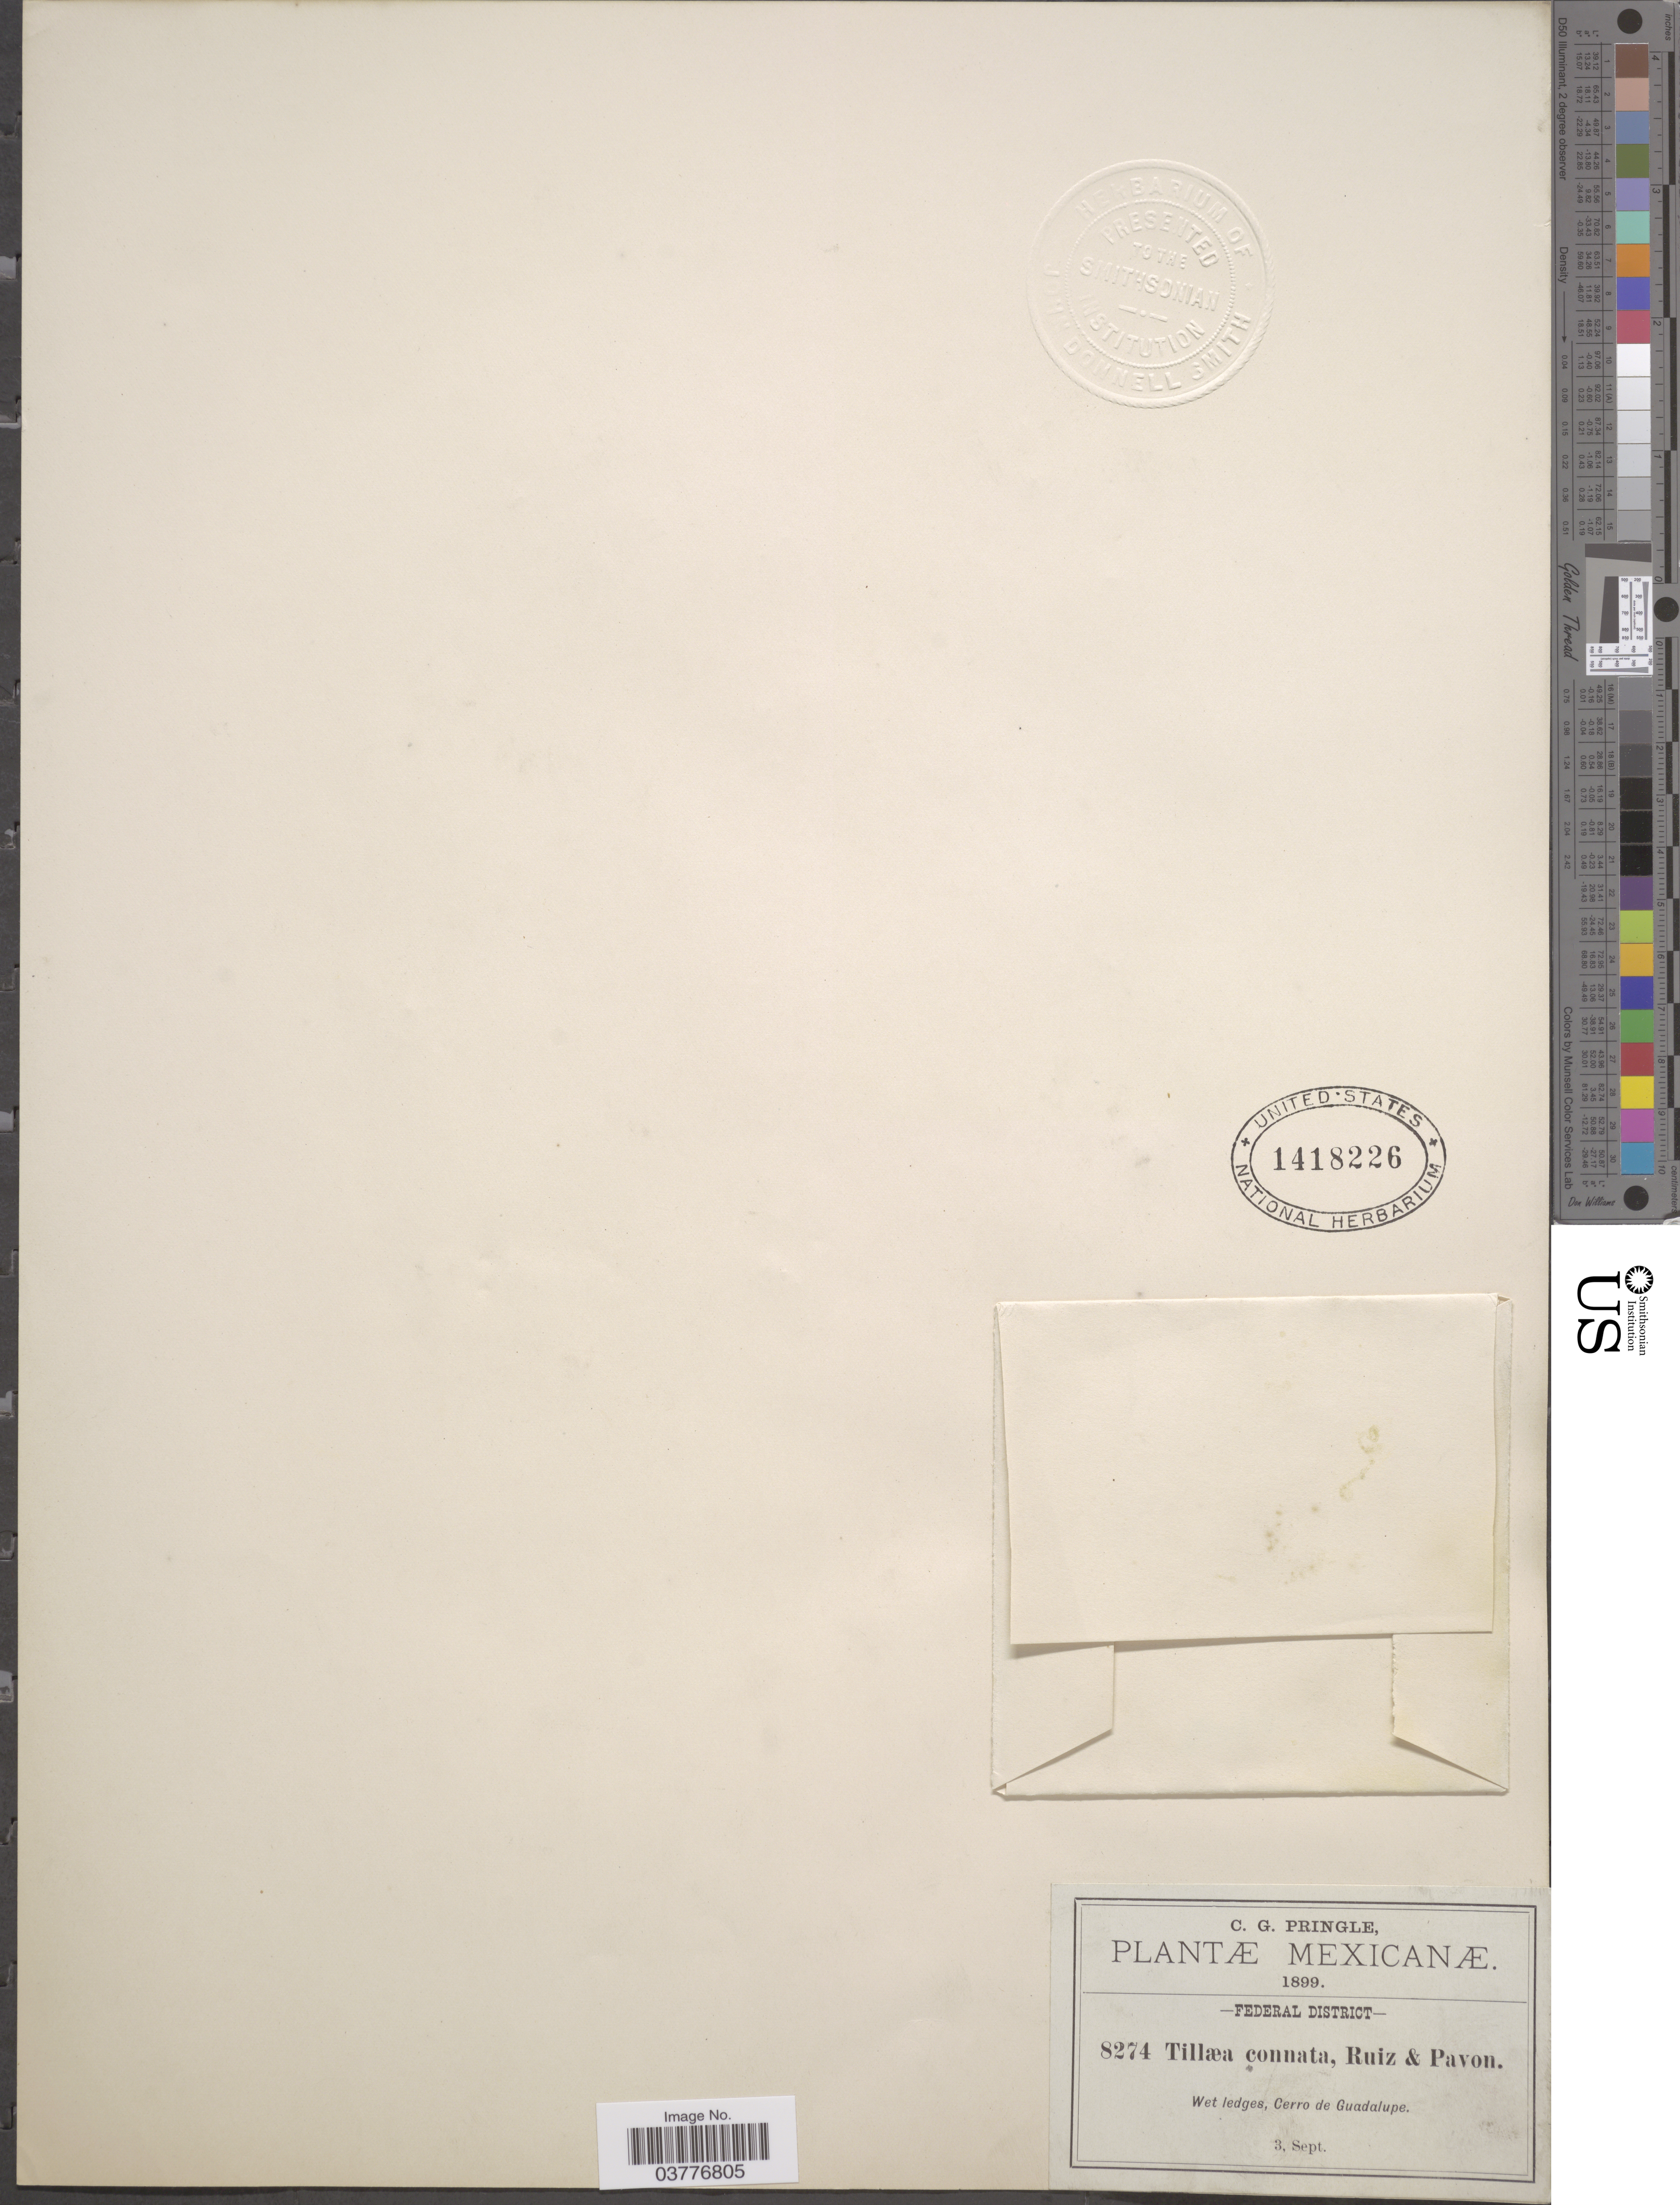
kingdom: Plantae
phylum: Tracheophyta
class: Magnoliopsida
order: Saxifragales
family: Crassulaceae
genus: Crassula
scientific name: Crassula connata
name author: (Ruiz & Pav.) A. Berger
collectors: C. G. Pringle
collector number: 8274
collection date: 1899-09-03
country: Mexico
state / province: Distrito Federal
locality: Wet ledges, Cerro de Guadalupe.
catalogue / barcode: US 1418226